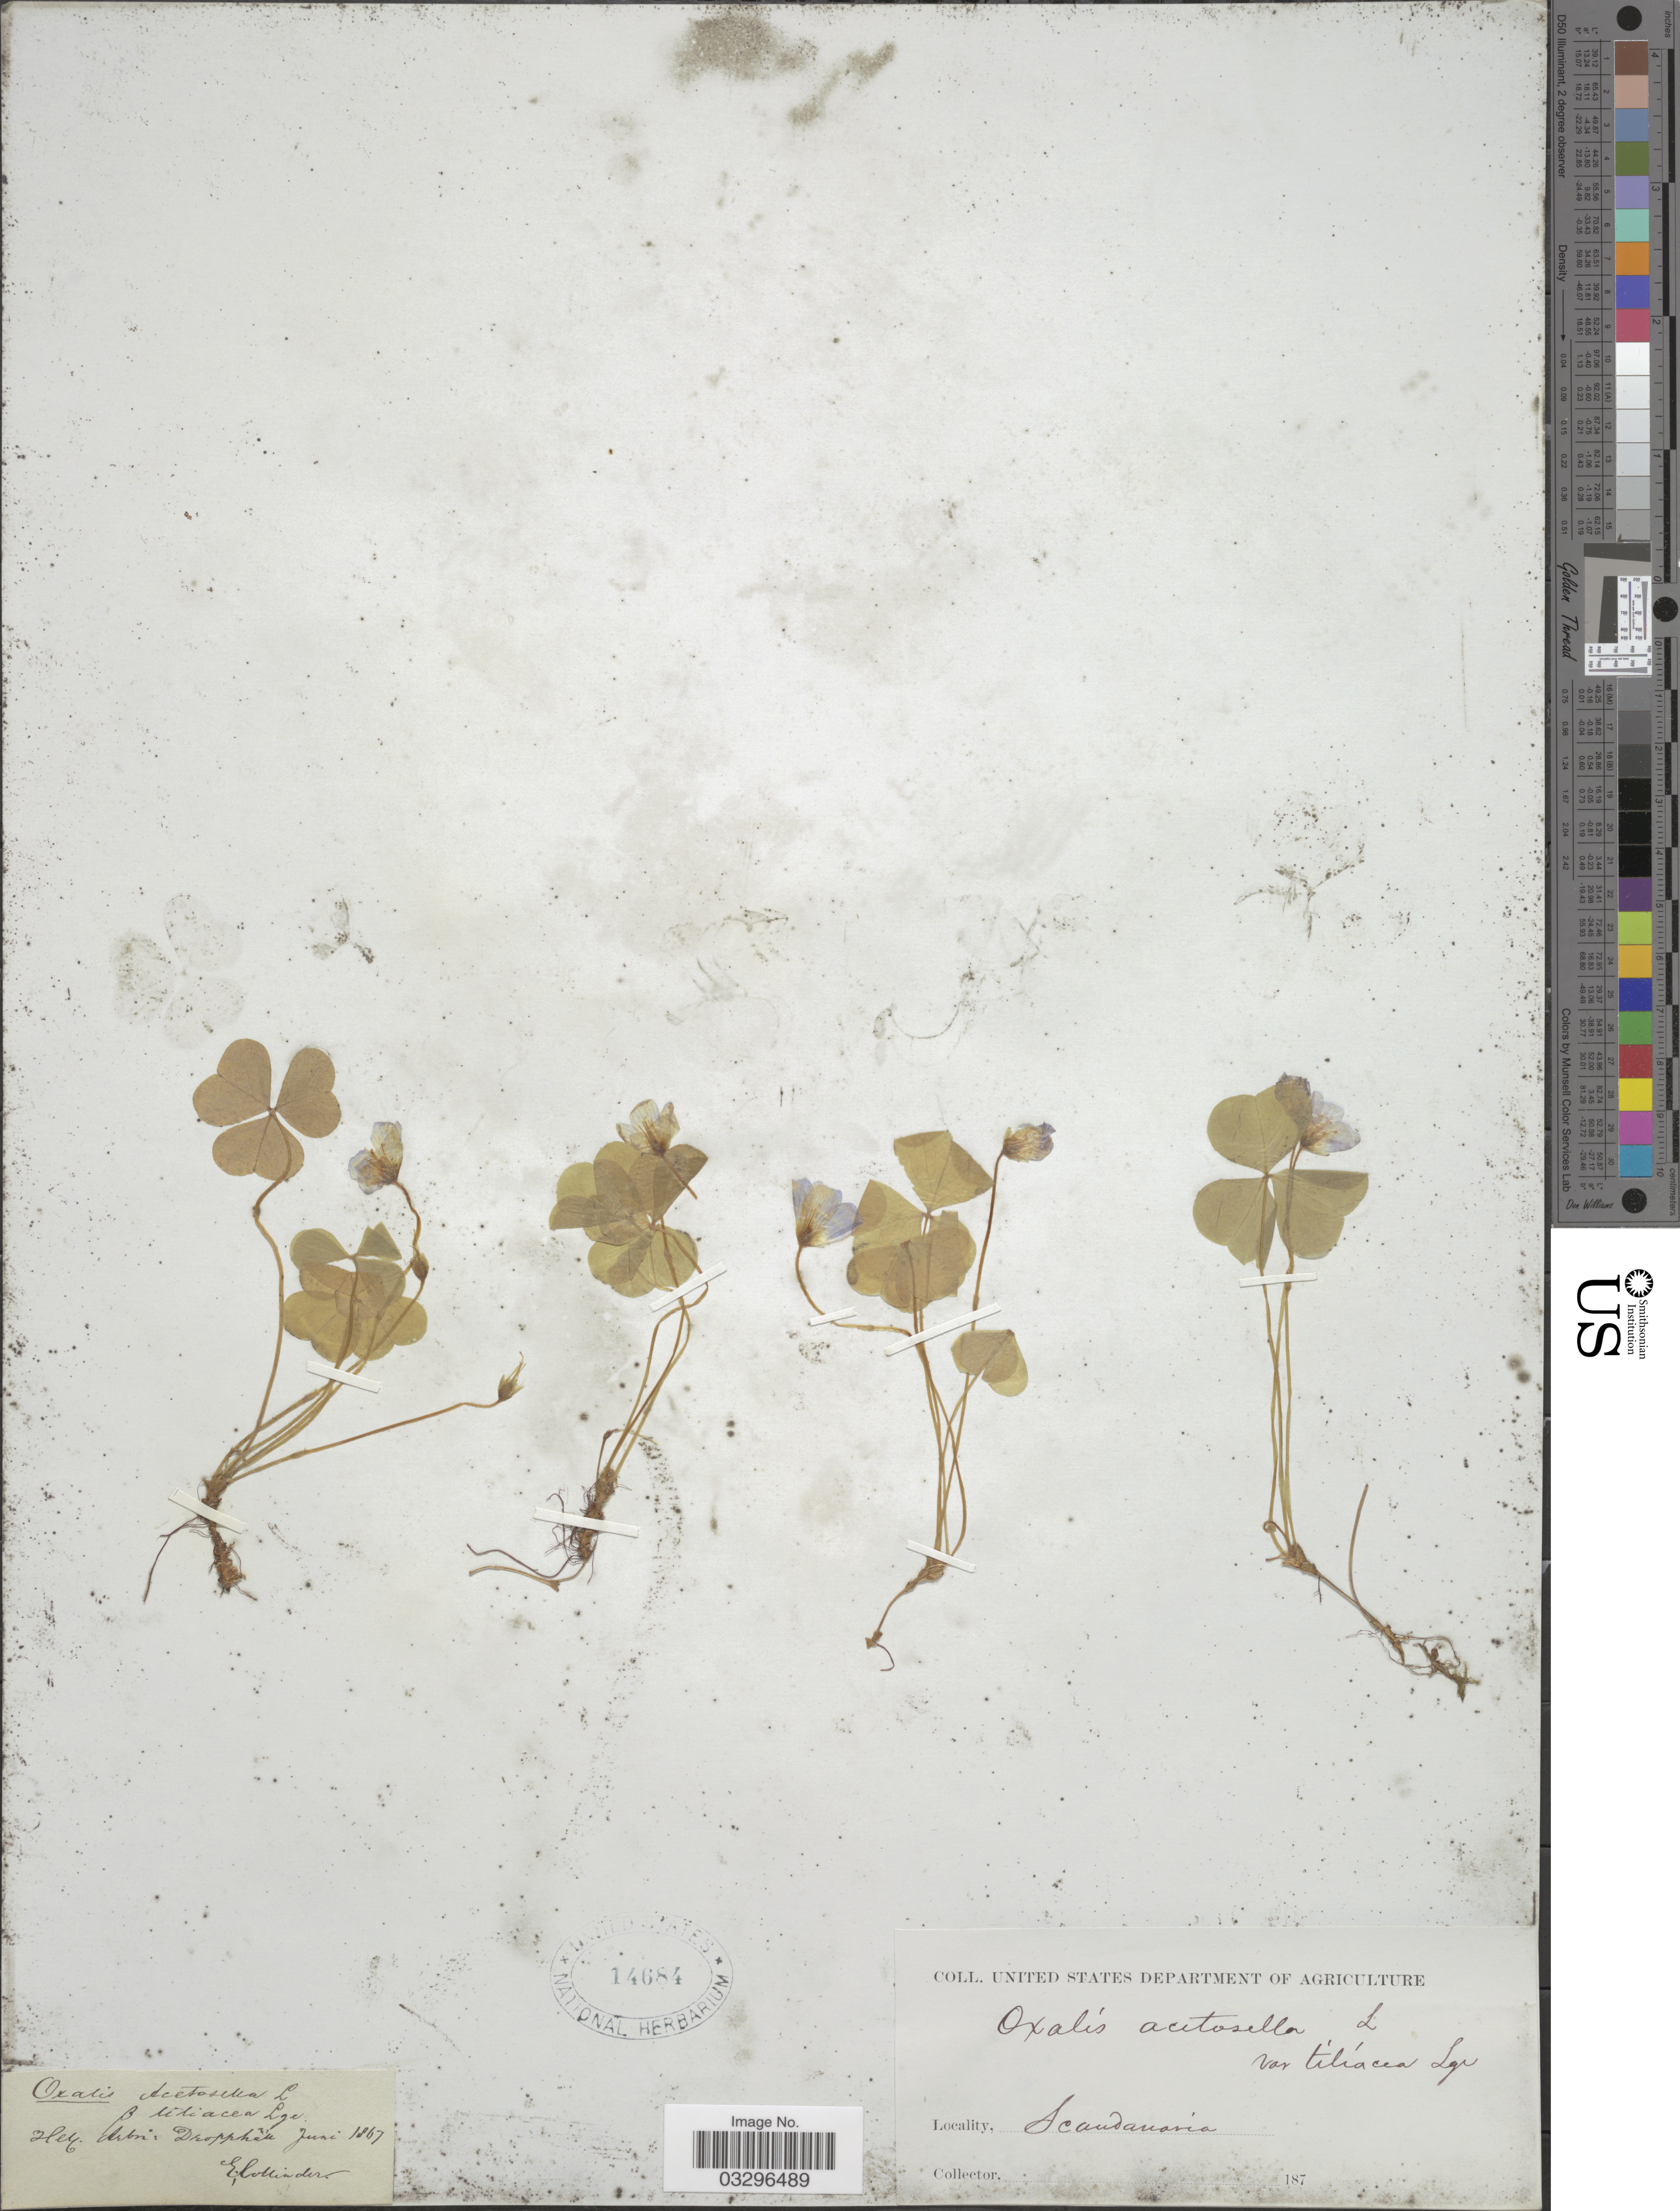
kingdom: Plantae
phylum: Tracheophyta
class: Magnoliopsida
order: Oxalidales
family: Oxalidaceae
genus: Oxalis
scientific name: Oxalis acetosella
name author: L.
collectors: E. Collinder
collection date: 1867-06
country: Sweden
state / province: Gavleborg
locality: Arbrå. Scandanavia.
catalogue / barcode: US 14684